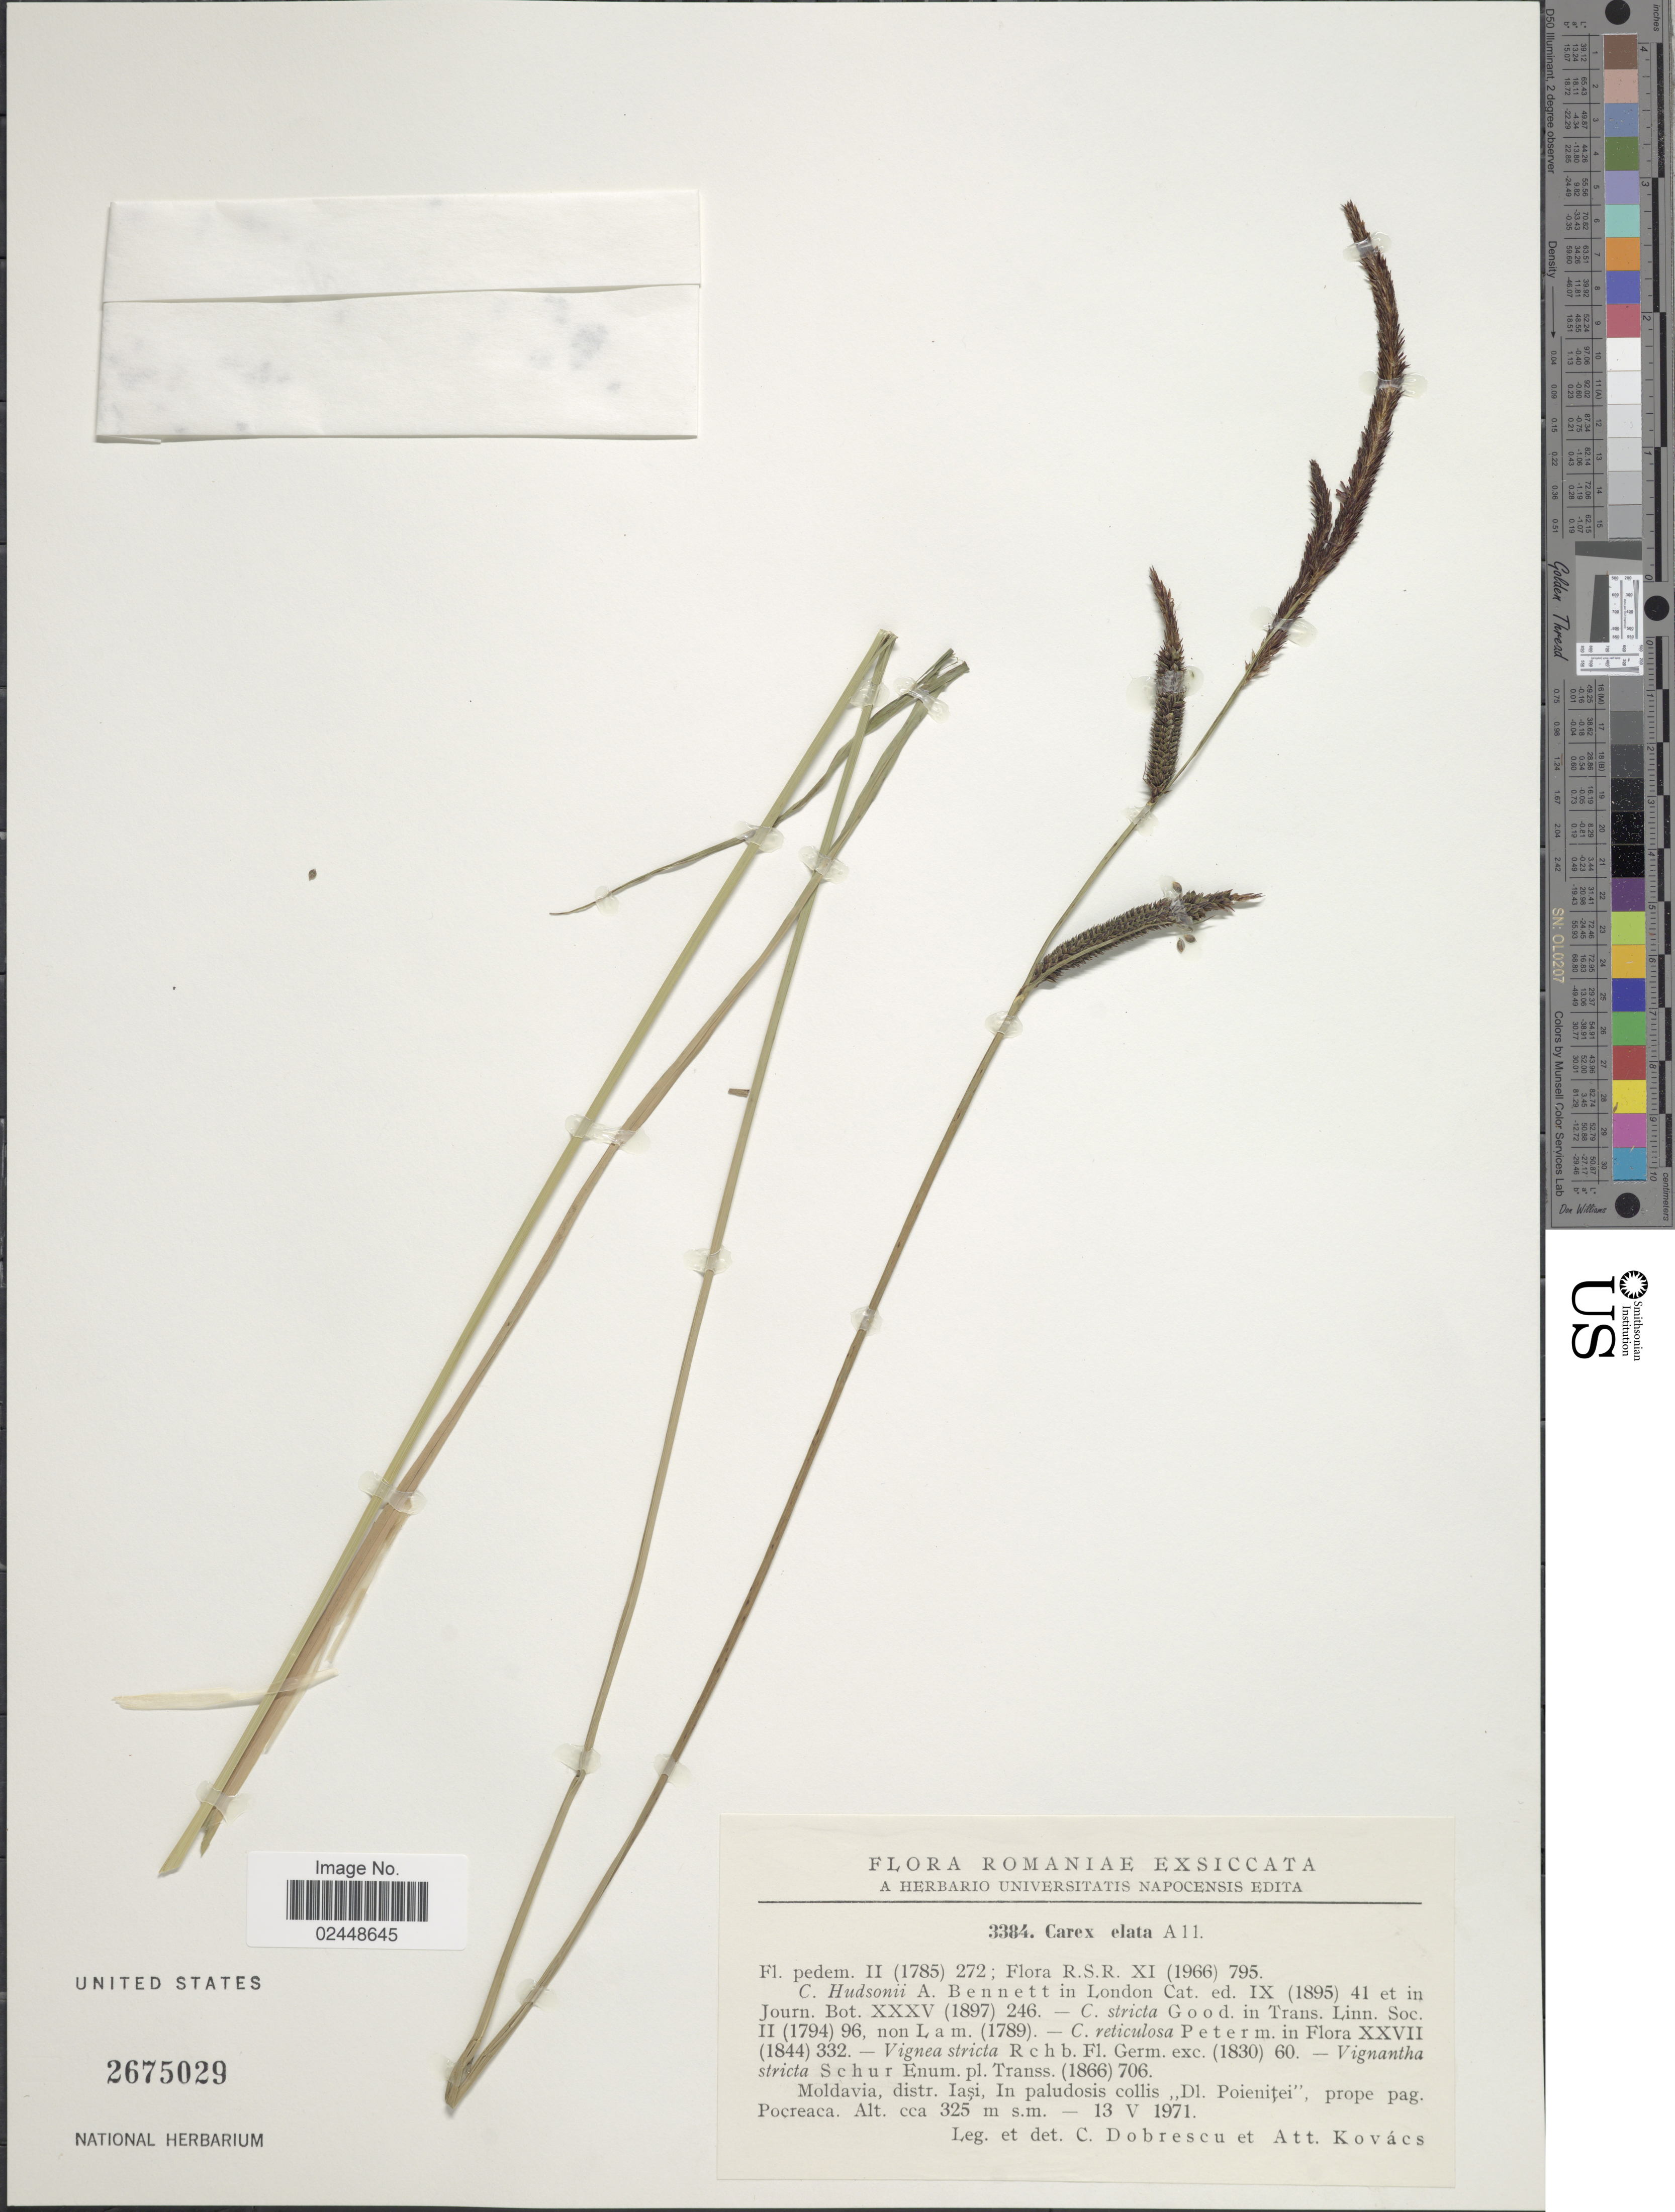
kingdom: Plantae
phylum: Tracheophyta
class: Liliopsida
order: Poales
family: Cyperaceae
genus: Carex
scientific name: Carex elata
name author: All.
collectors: C. Dobrescu & A. Kovacs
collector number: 3384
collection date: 1971-05-13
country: Romania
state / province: Iasi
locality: Moldavia, prope pag. Pocreaca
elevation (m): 325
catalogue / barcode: US 2675029